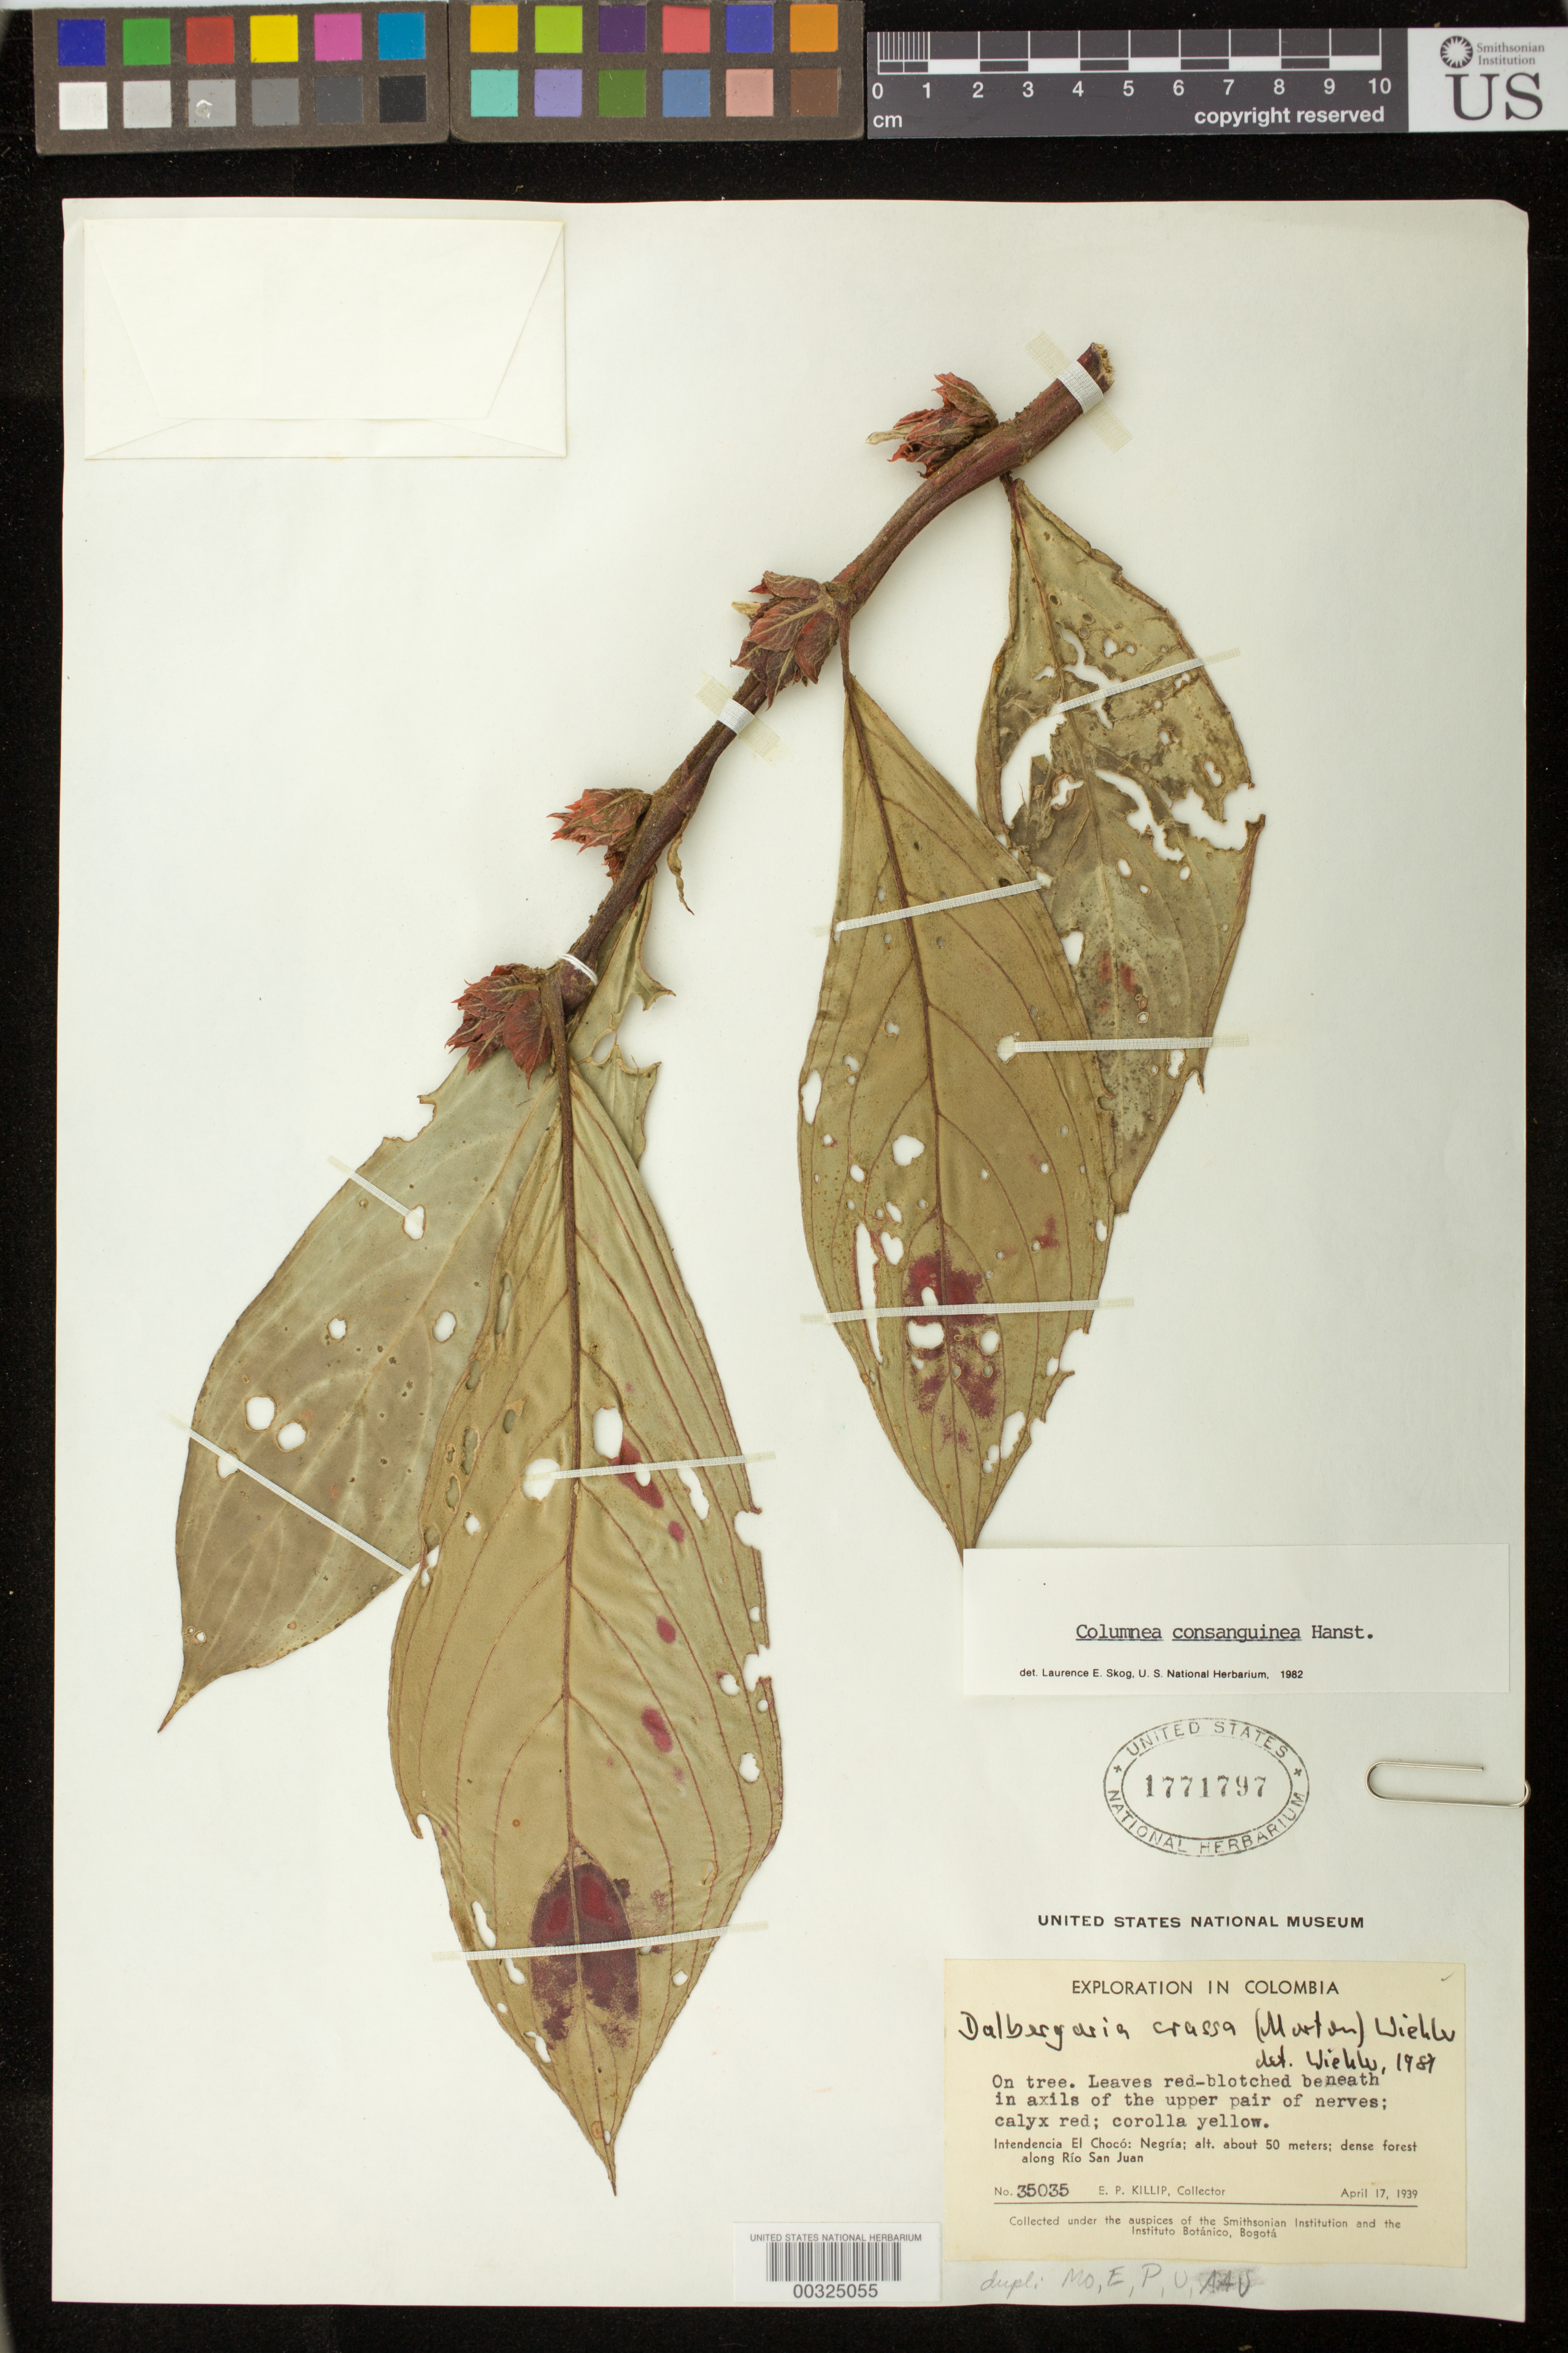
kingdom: Plantae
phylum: Tracheophyta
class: Magnoliopsida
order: Lamiales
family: Gesneriaceae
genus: Columnea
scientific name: Columnea consanguinea Hanst. var. consanguinea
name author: (Hanst.) Hanst.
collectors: E. P. Killip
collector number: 35035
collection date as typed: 17 Apr 1939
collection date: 1939-04-17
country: Colombia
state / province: Chocó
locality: Negria, along Rio San Juan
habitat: Dense forest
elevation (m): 50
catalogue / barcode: US 1771797